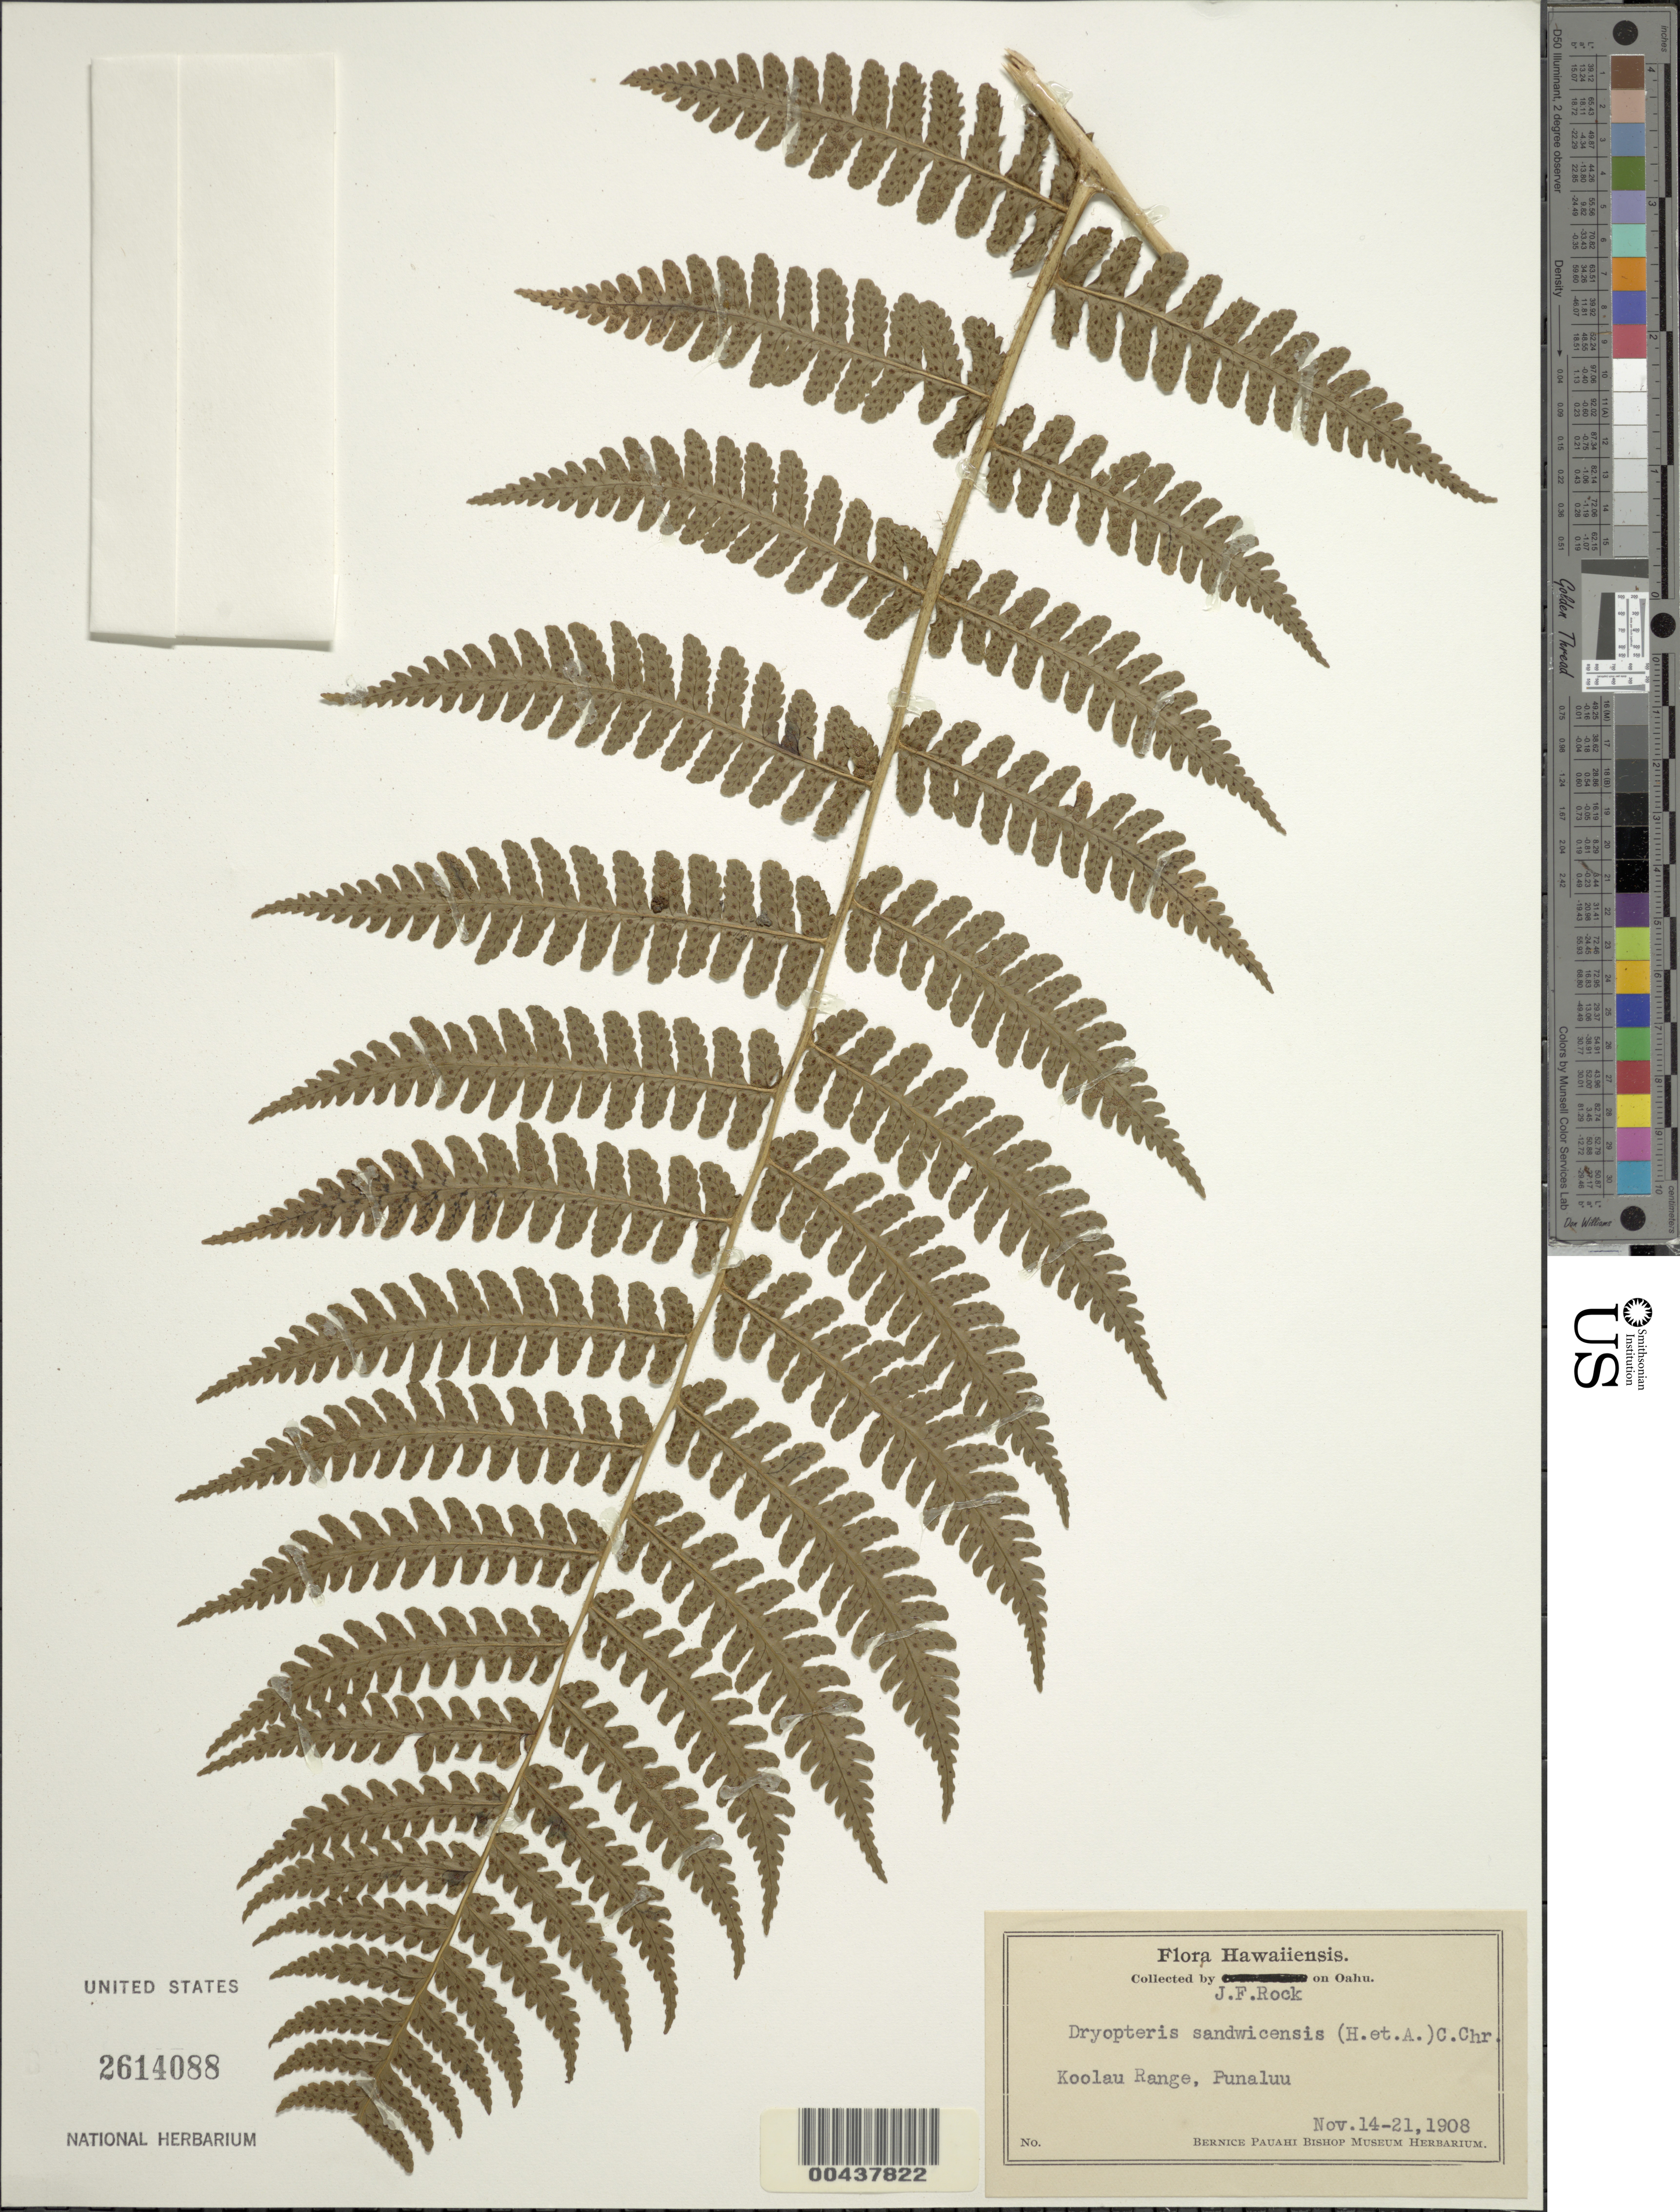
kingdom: Plantae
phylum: Tracheophyta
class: Polypodiopsida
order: Polypodiales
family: Dryopteridaceae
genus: Dryopteris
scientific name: Dryopteris sandwicensis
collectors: J. F. Rock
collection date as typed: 14 Nov 1908 to 21 Nov 1908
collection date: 1908-11-14/1908-11-21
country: United States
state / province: Hawaii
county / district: Honolulu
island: Oahu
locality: Koolau Range, Punaluu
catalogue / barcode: US 2614088